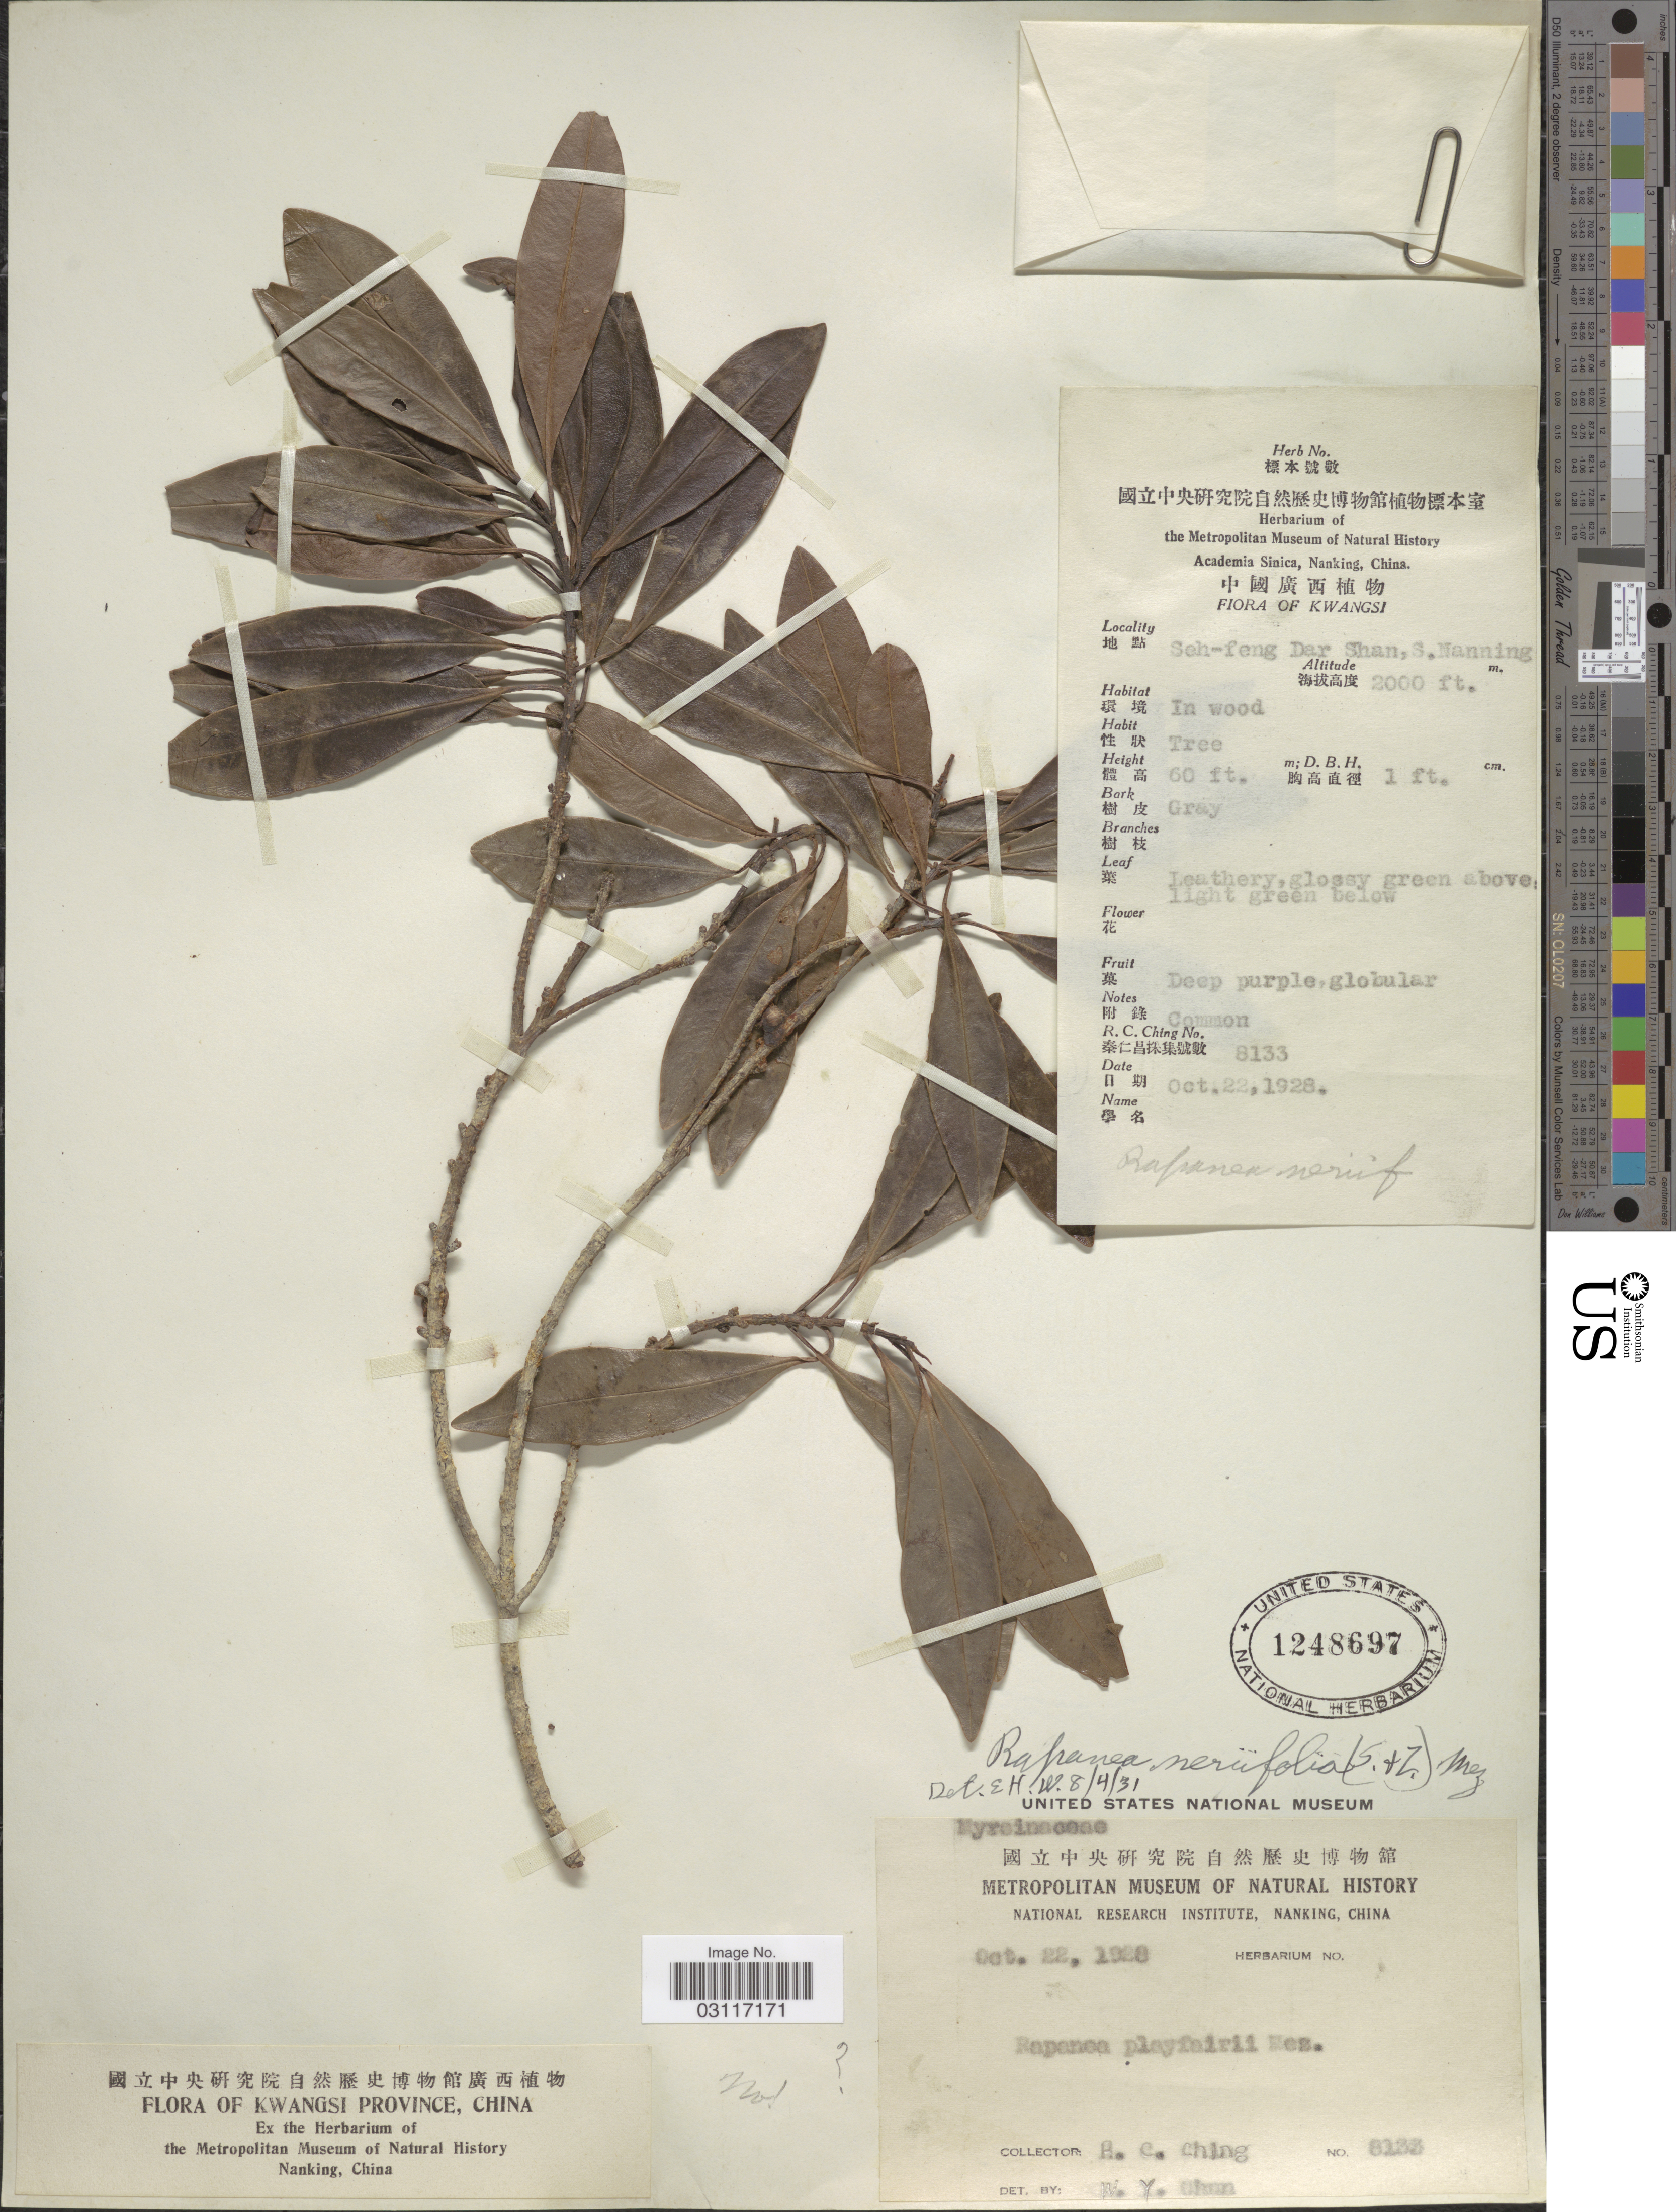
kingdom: Plantae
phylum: Tracheophyta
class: Magnoliopsida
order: Ericales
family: Primulaceae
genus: Myrsine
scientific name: Myrsine seguinii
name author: H. Lév.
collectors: R. C. Ching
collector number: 8133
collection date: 1928-10-22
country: China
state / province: Guangxi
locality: Kwangsi Province. Seh-feng Dar Shan, S. Nanning.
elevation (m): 610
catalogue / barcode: US 1248697